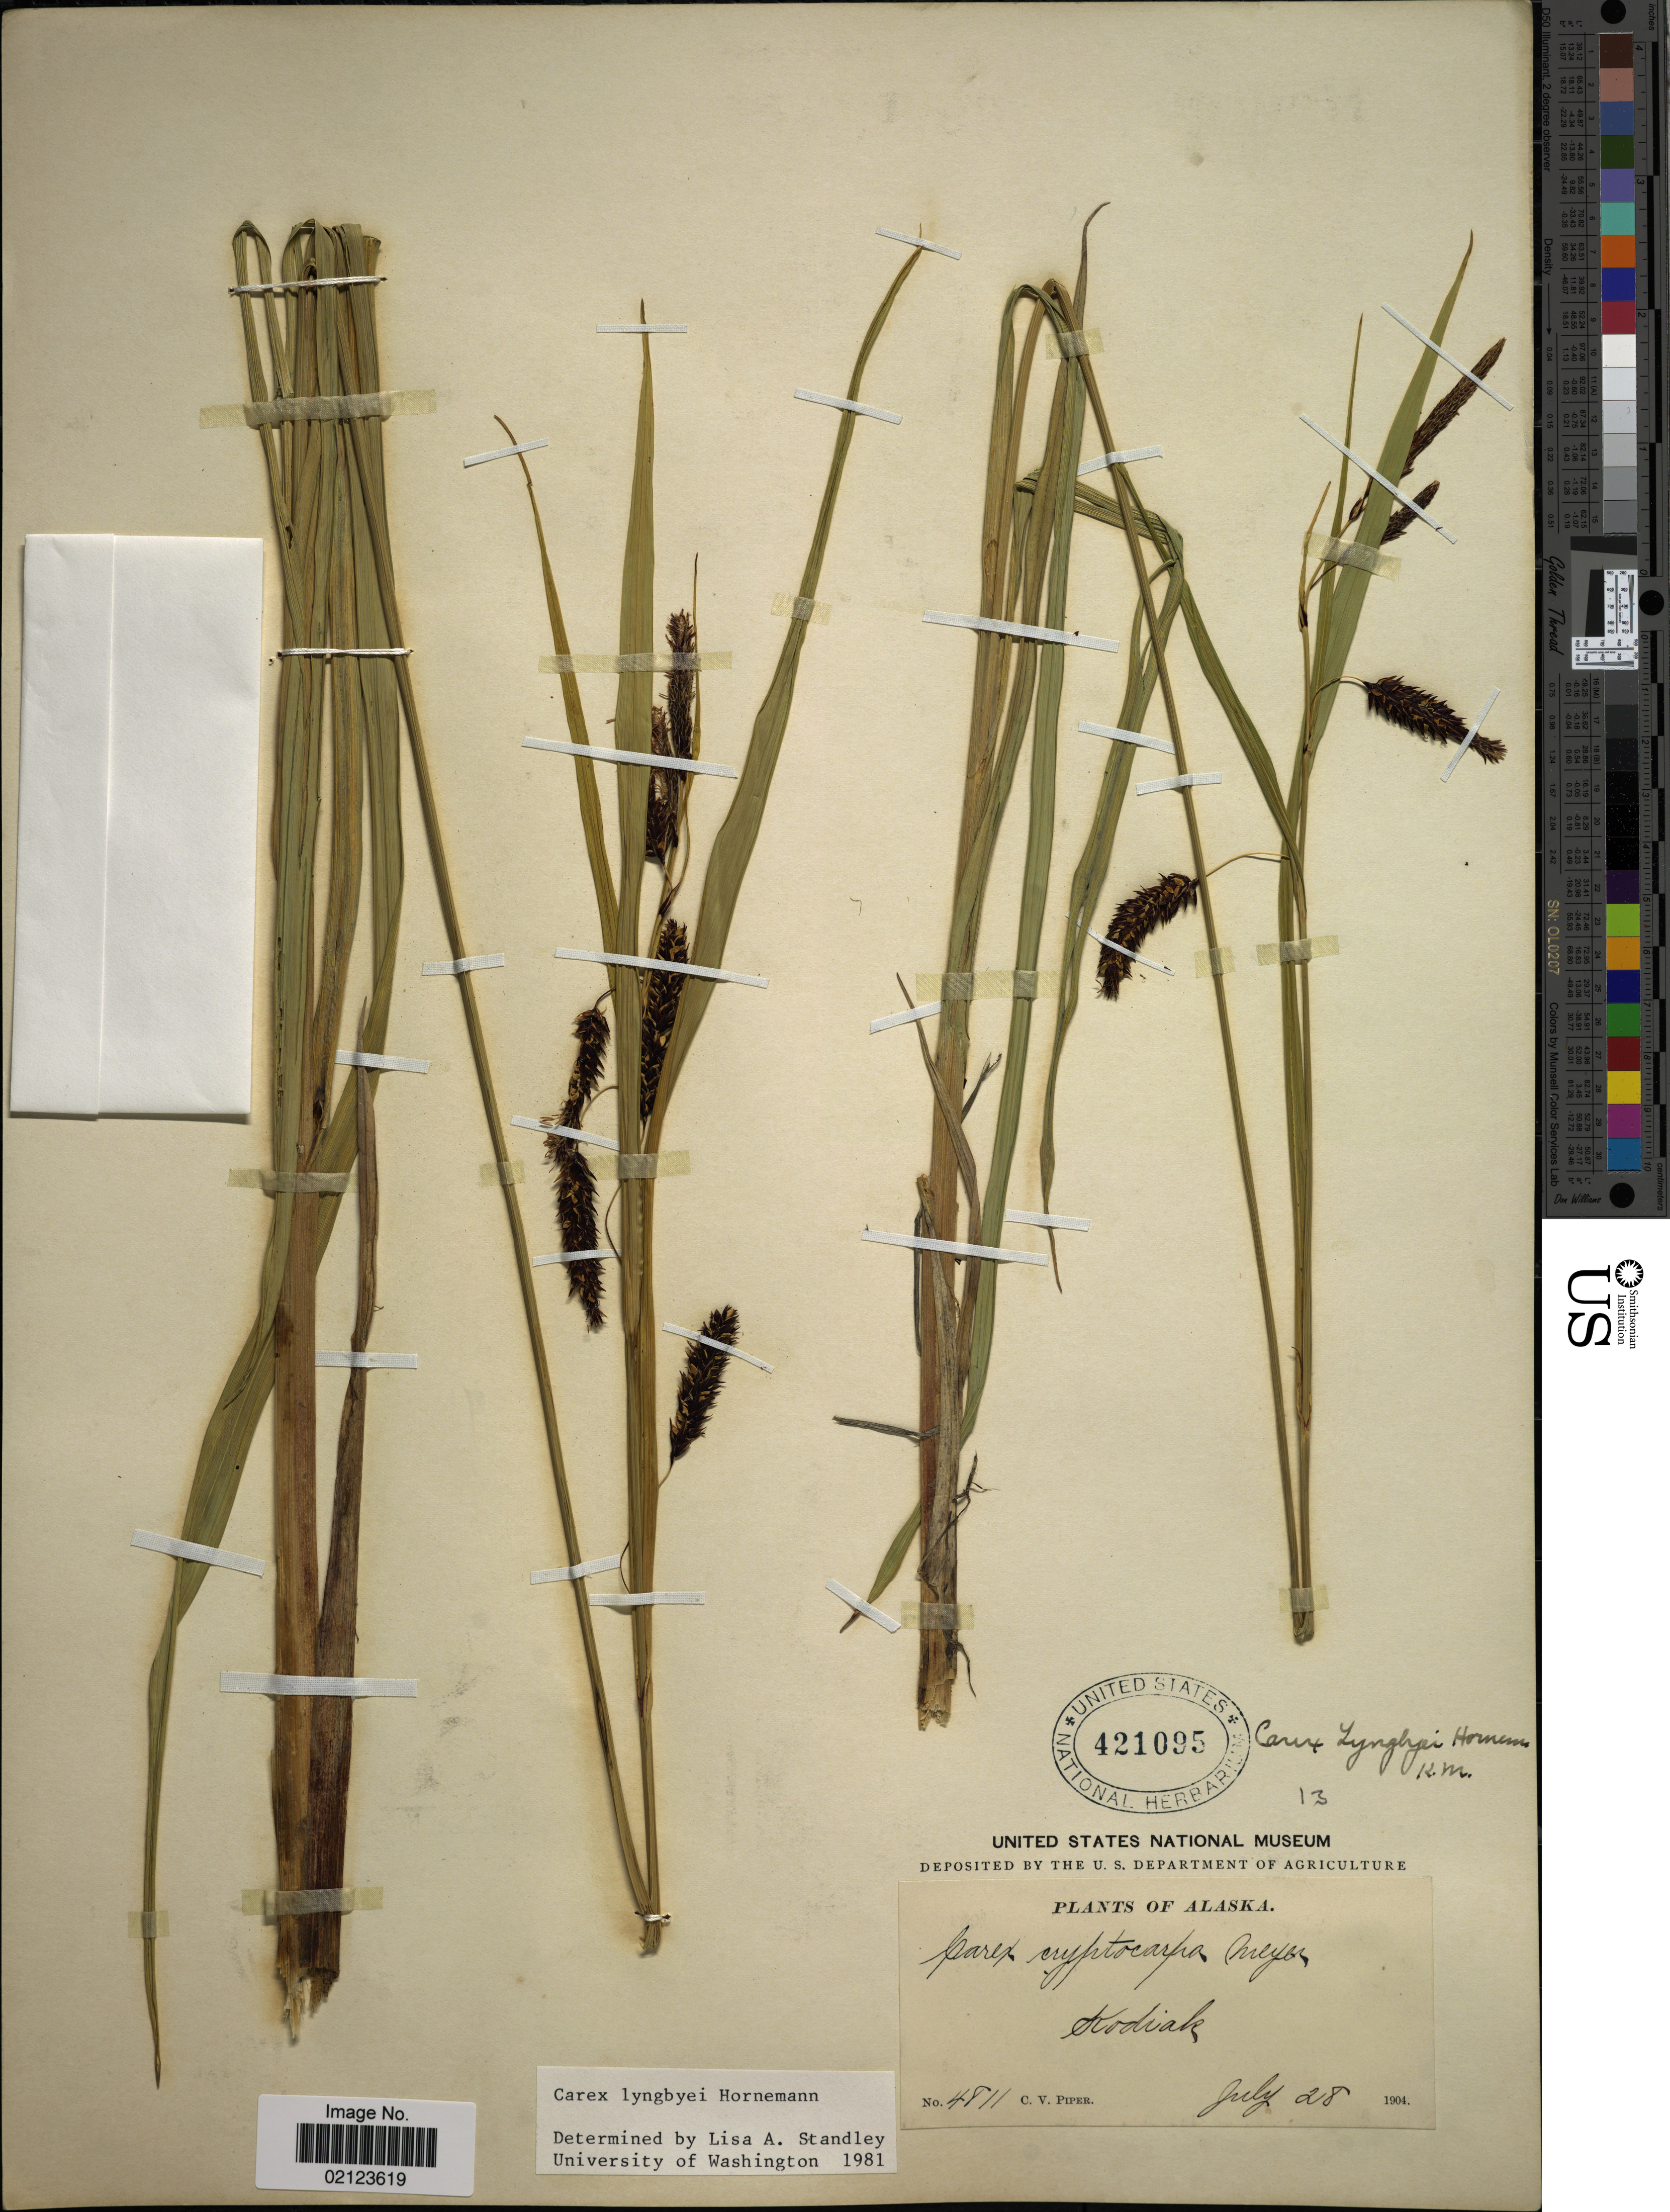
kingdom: Plantae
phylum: Tracheophyta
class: Liliopsida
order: Poales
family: Cyperaceae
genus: Carex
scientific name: Carex lyngbyei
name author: Hornem.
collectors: C. V. Piper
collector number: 4811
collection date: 1904-07-28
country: United States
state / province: Alaska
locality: Kodiak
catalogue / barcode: US 421095